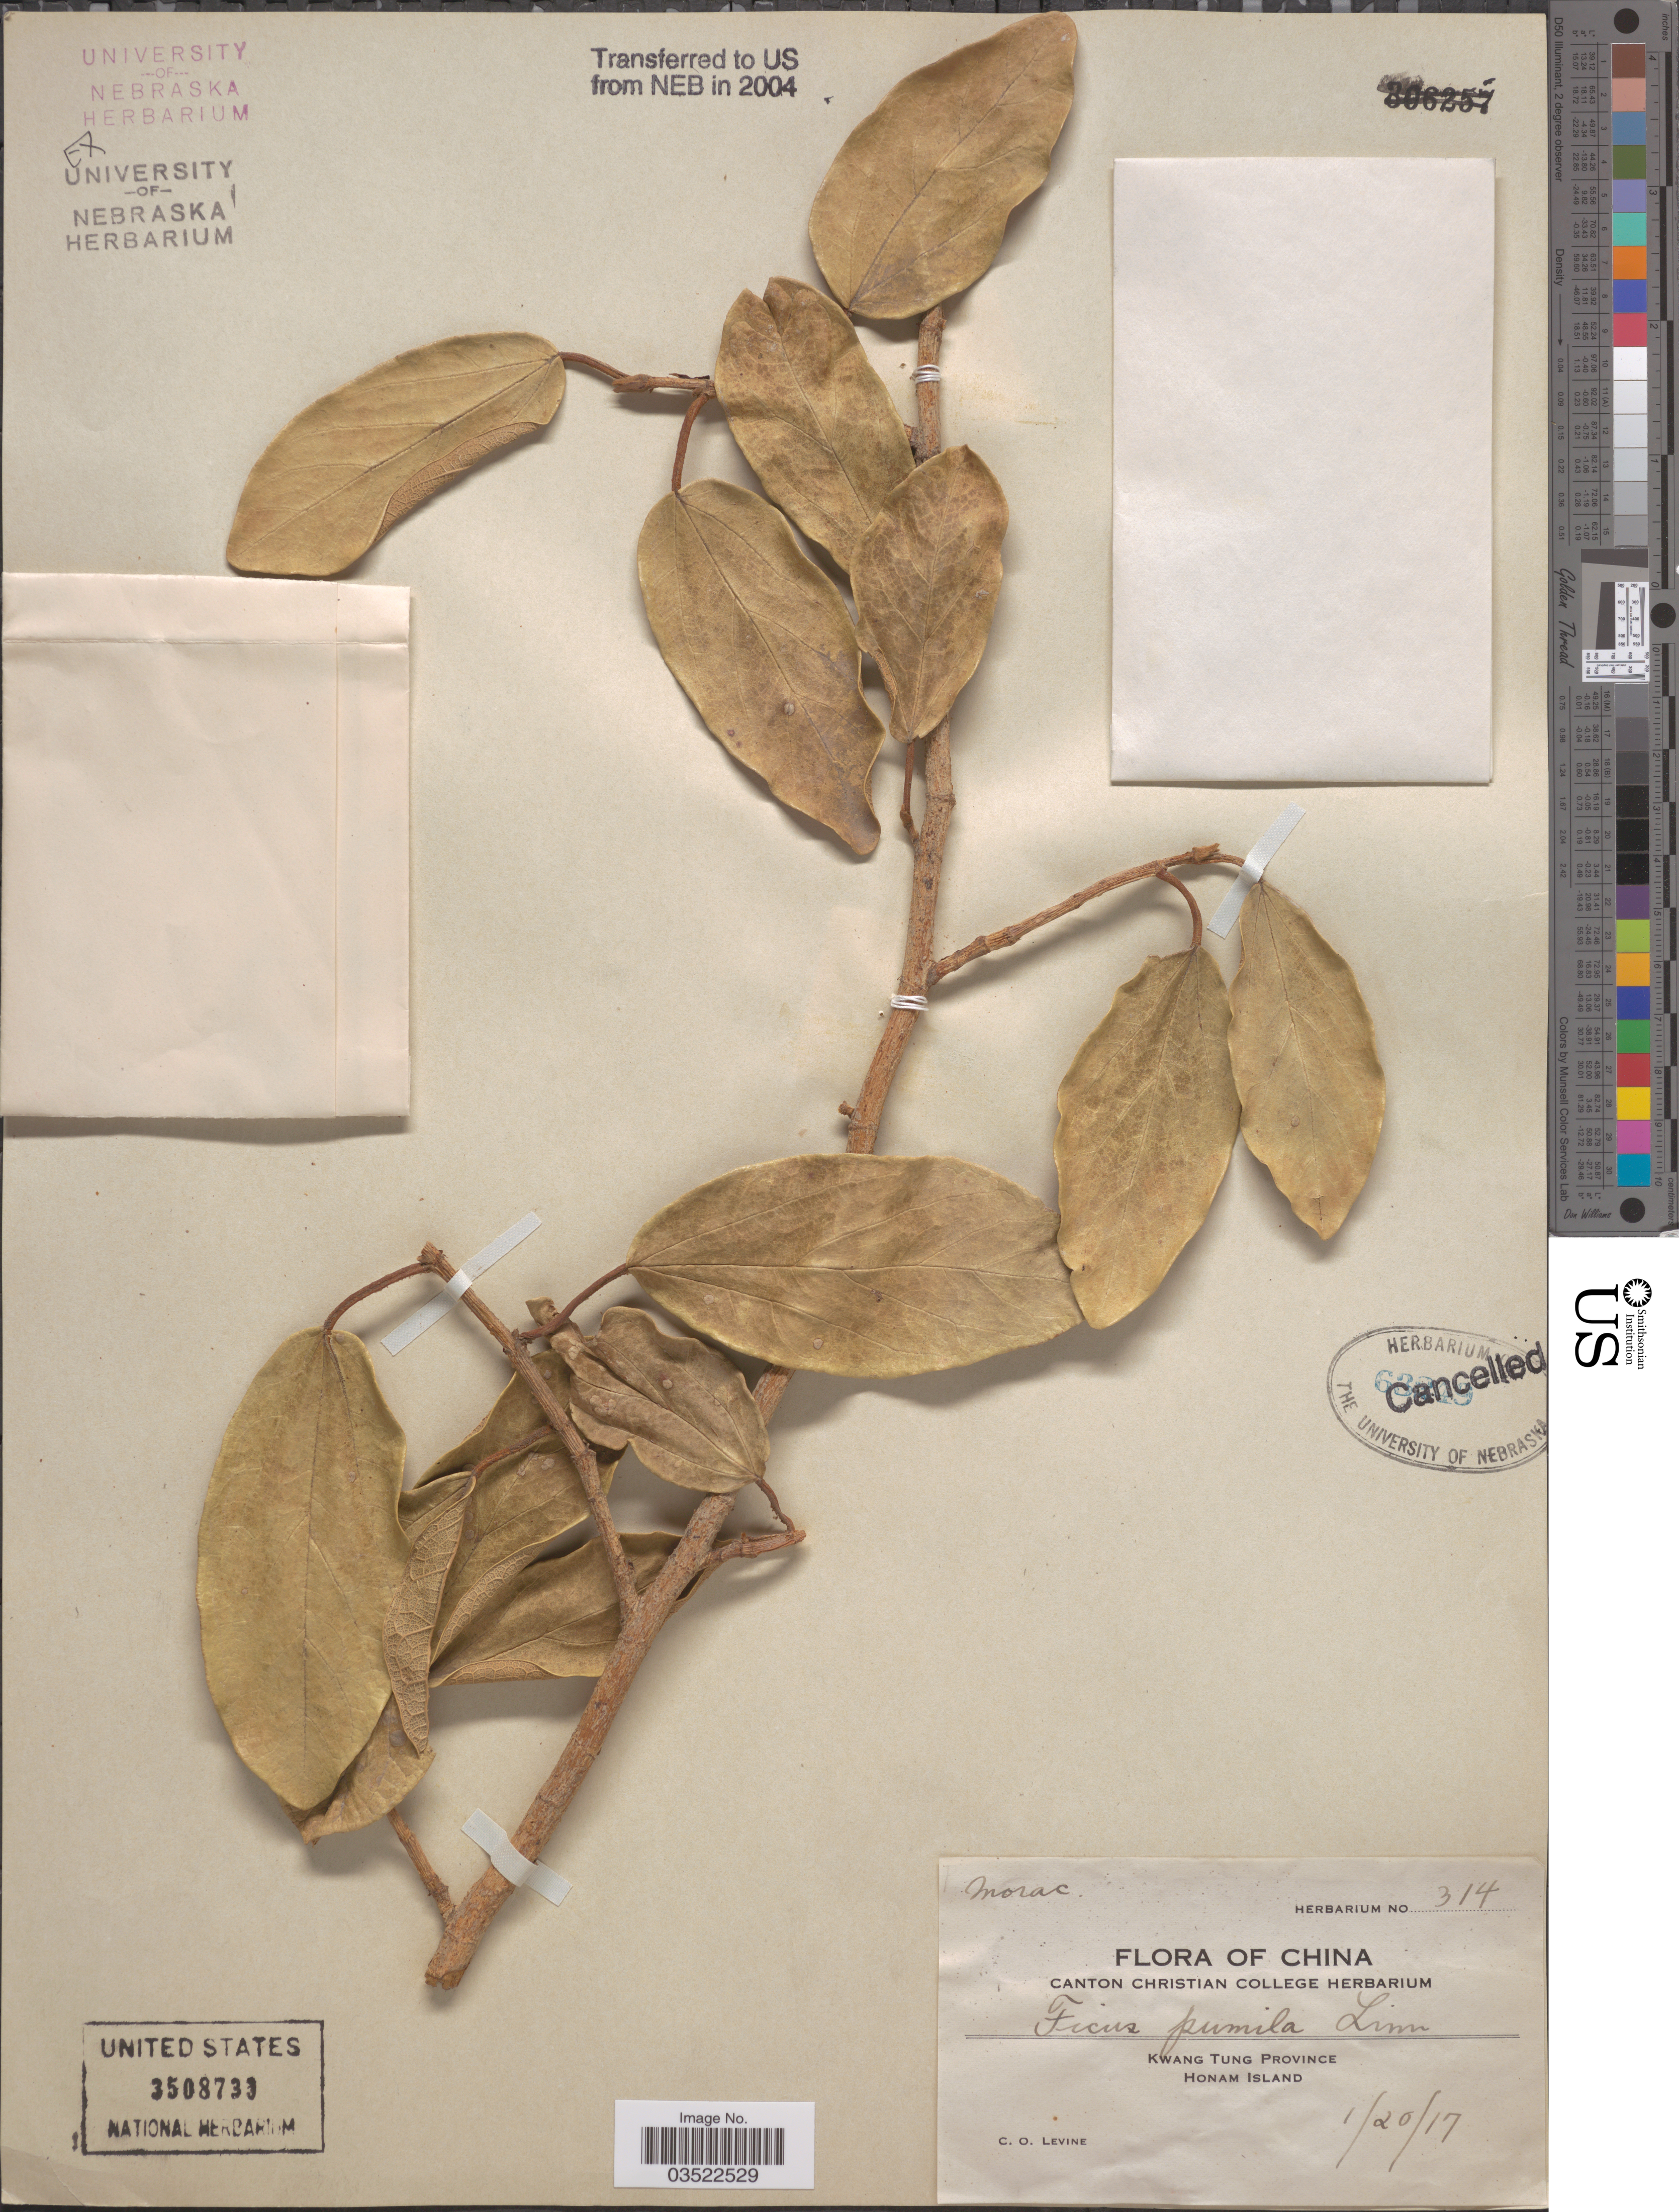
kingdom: Plantae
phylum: Tracheophyta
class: Magnoliopsida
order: Rosales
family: Moraceae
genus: Ficus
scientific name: Ficus pumila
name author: L.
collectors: C. O. Levine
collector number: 314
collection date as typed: Transcribed d/m/y: 20/1/17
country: China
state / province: Guangdong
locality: Kwang Tung Province. Honam Island.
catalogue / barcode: US 3508733